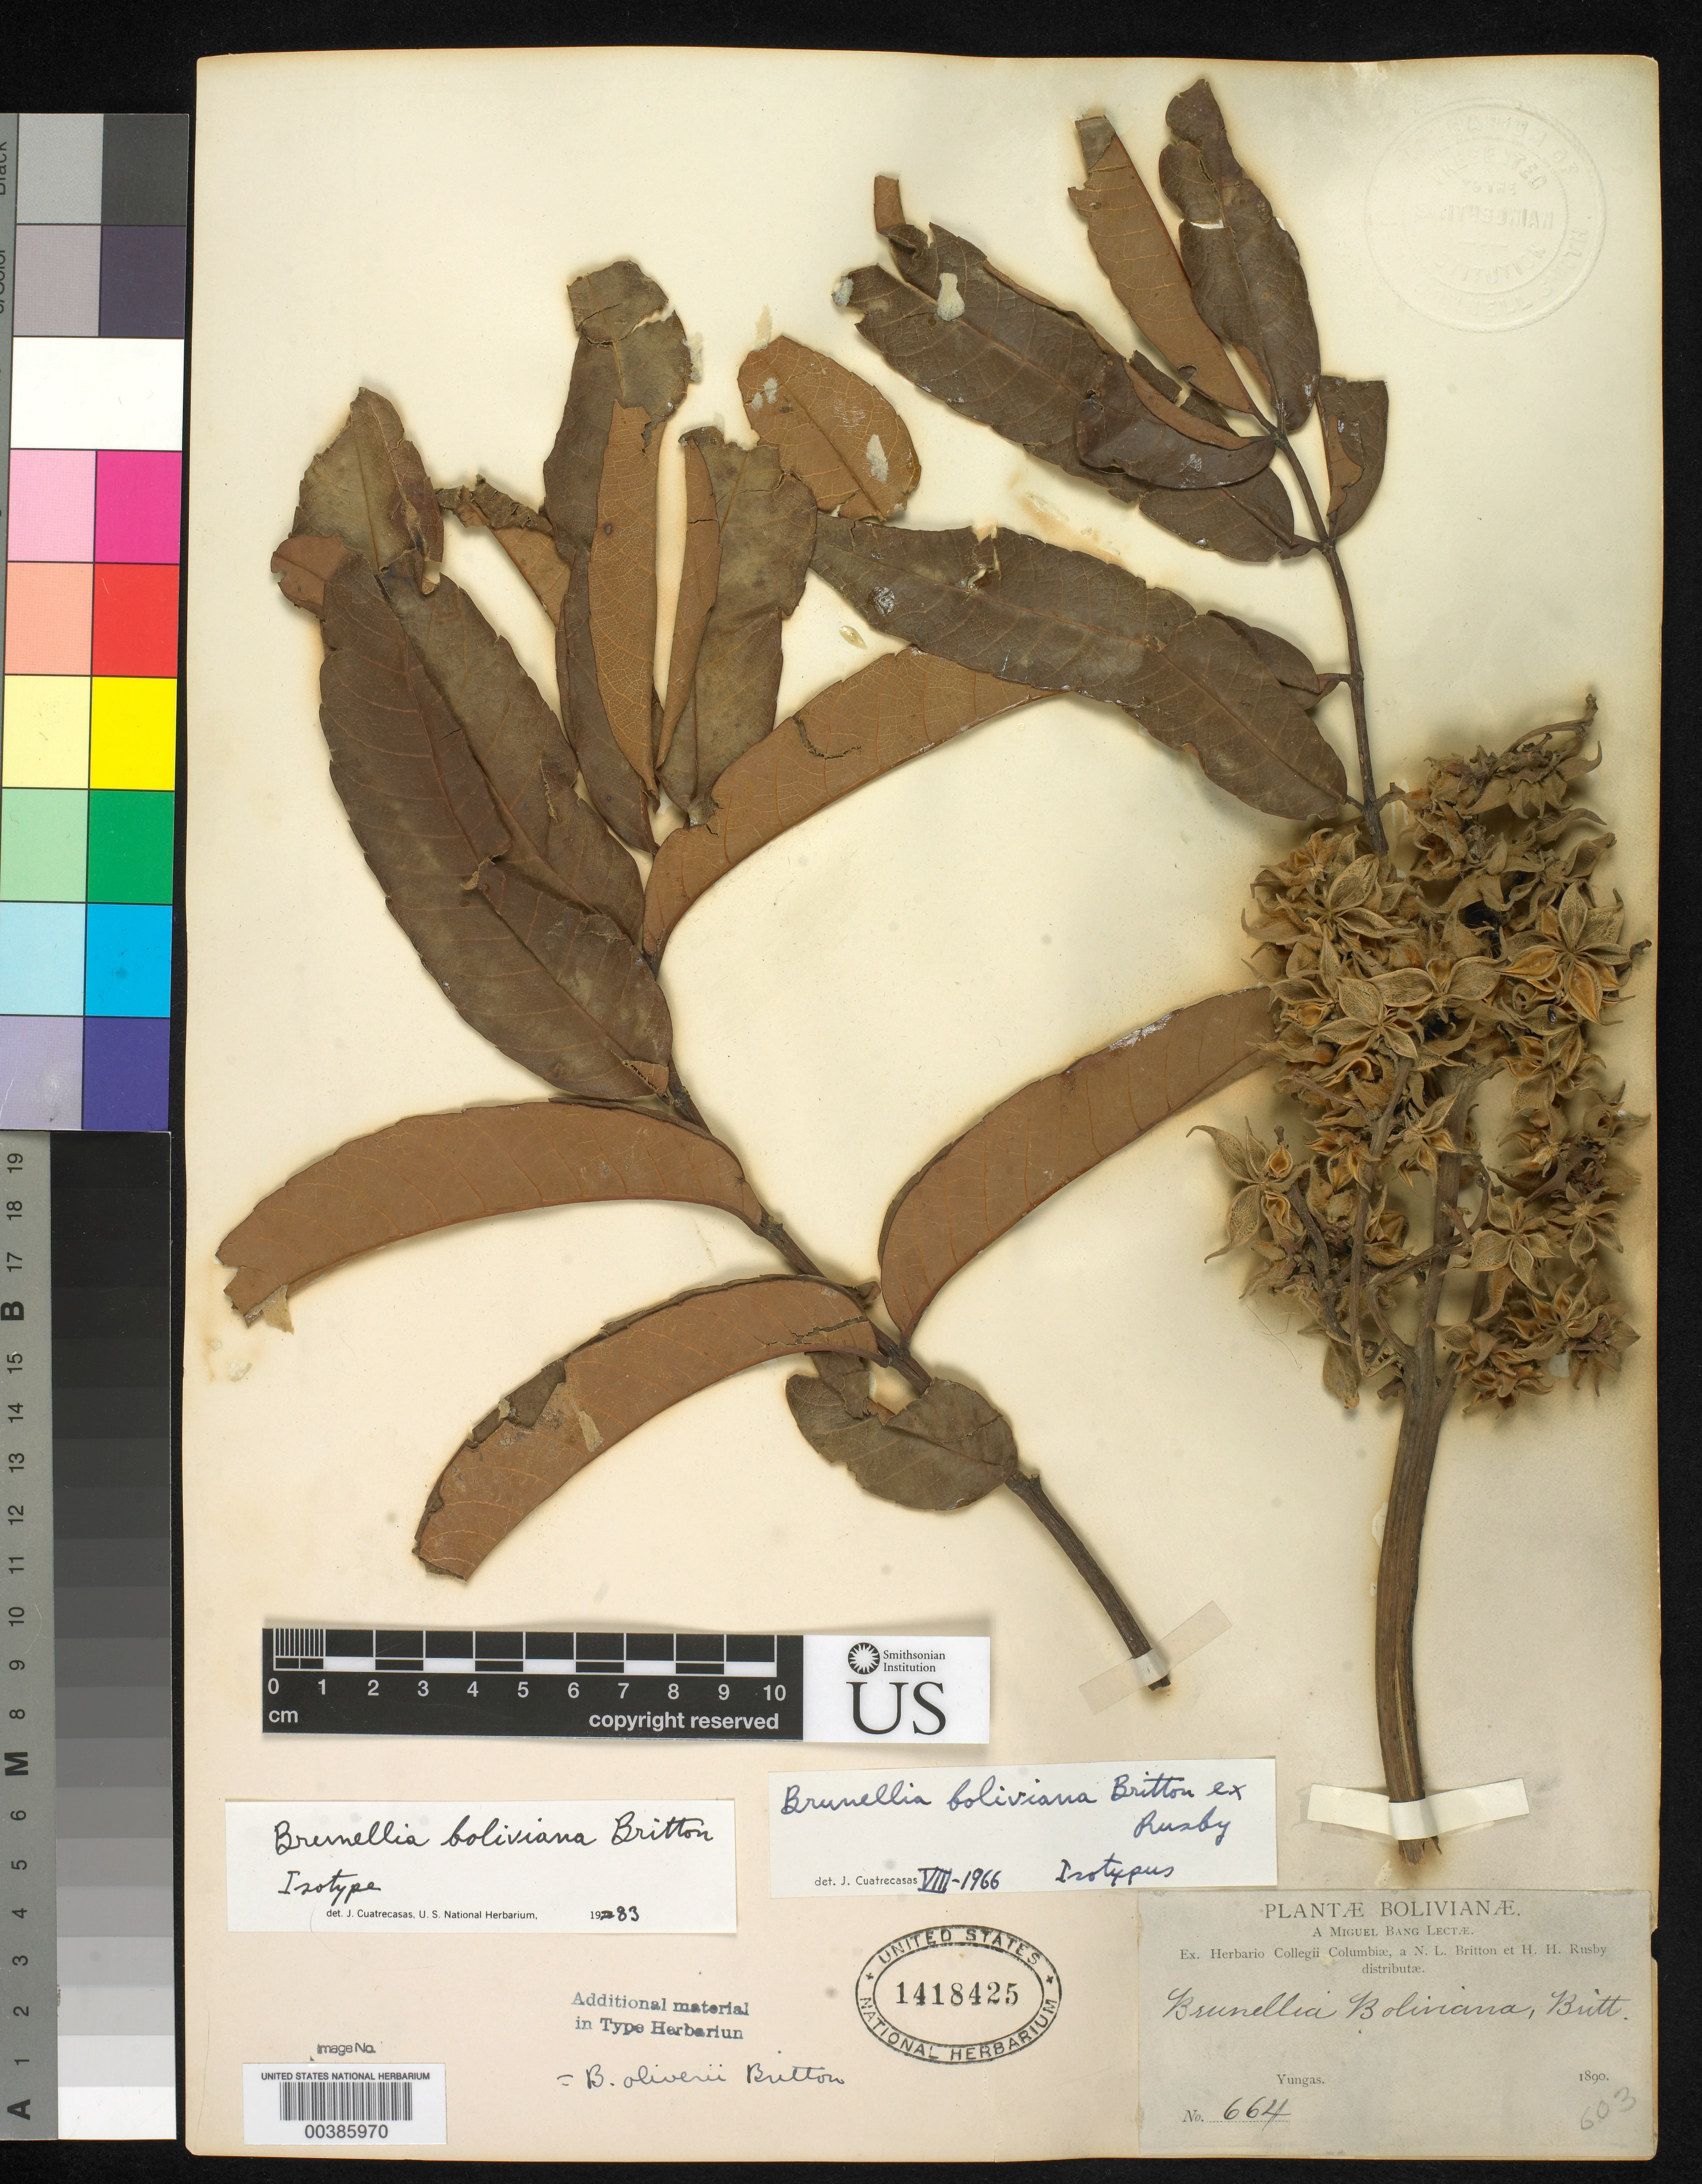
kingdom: Plantae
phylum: Tracheophyta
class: Magnoliopsida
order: Oxalidales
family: Brunelliaceae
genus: Brunellia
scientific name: Brunellia boliviana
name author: Britton ex Rusby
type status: Isotype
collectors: M. Bang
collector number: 664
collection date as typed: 1890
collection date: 1890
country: Bolivia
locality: Yungas.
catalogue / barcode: US 1418425